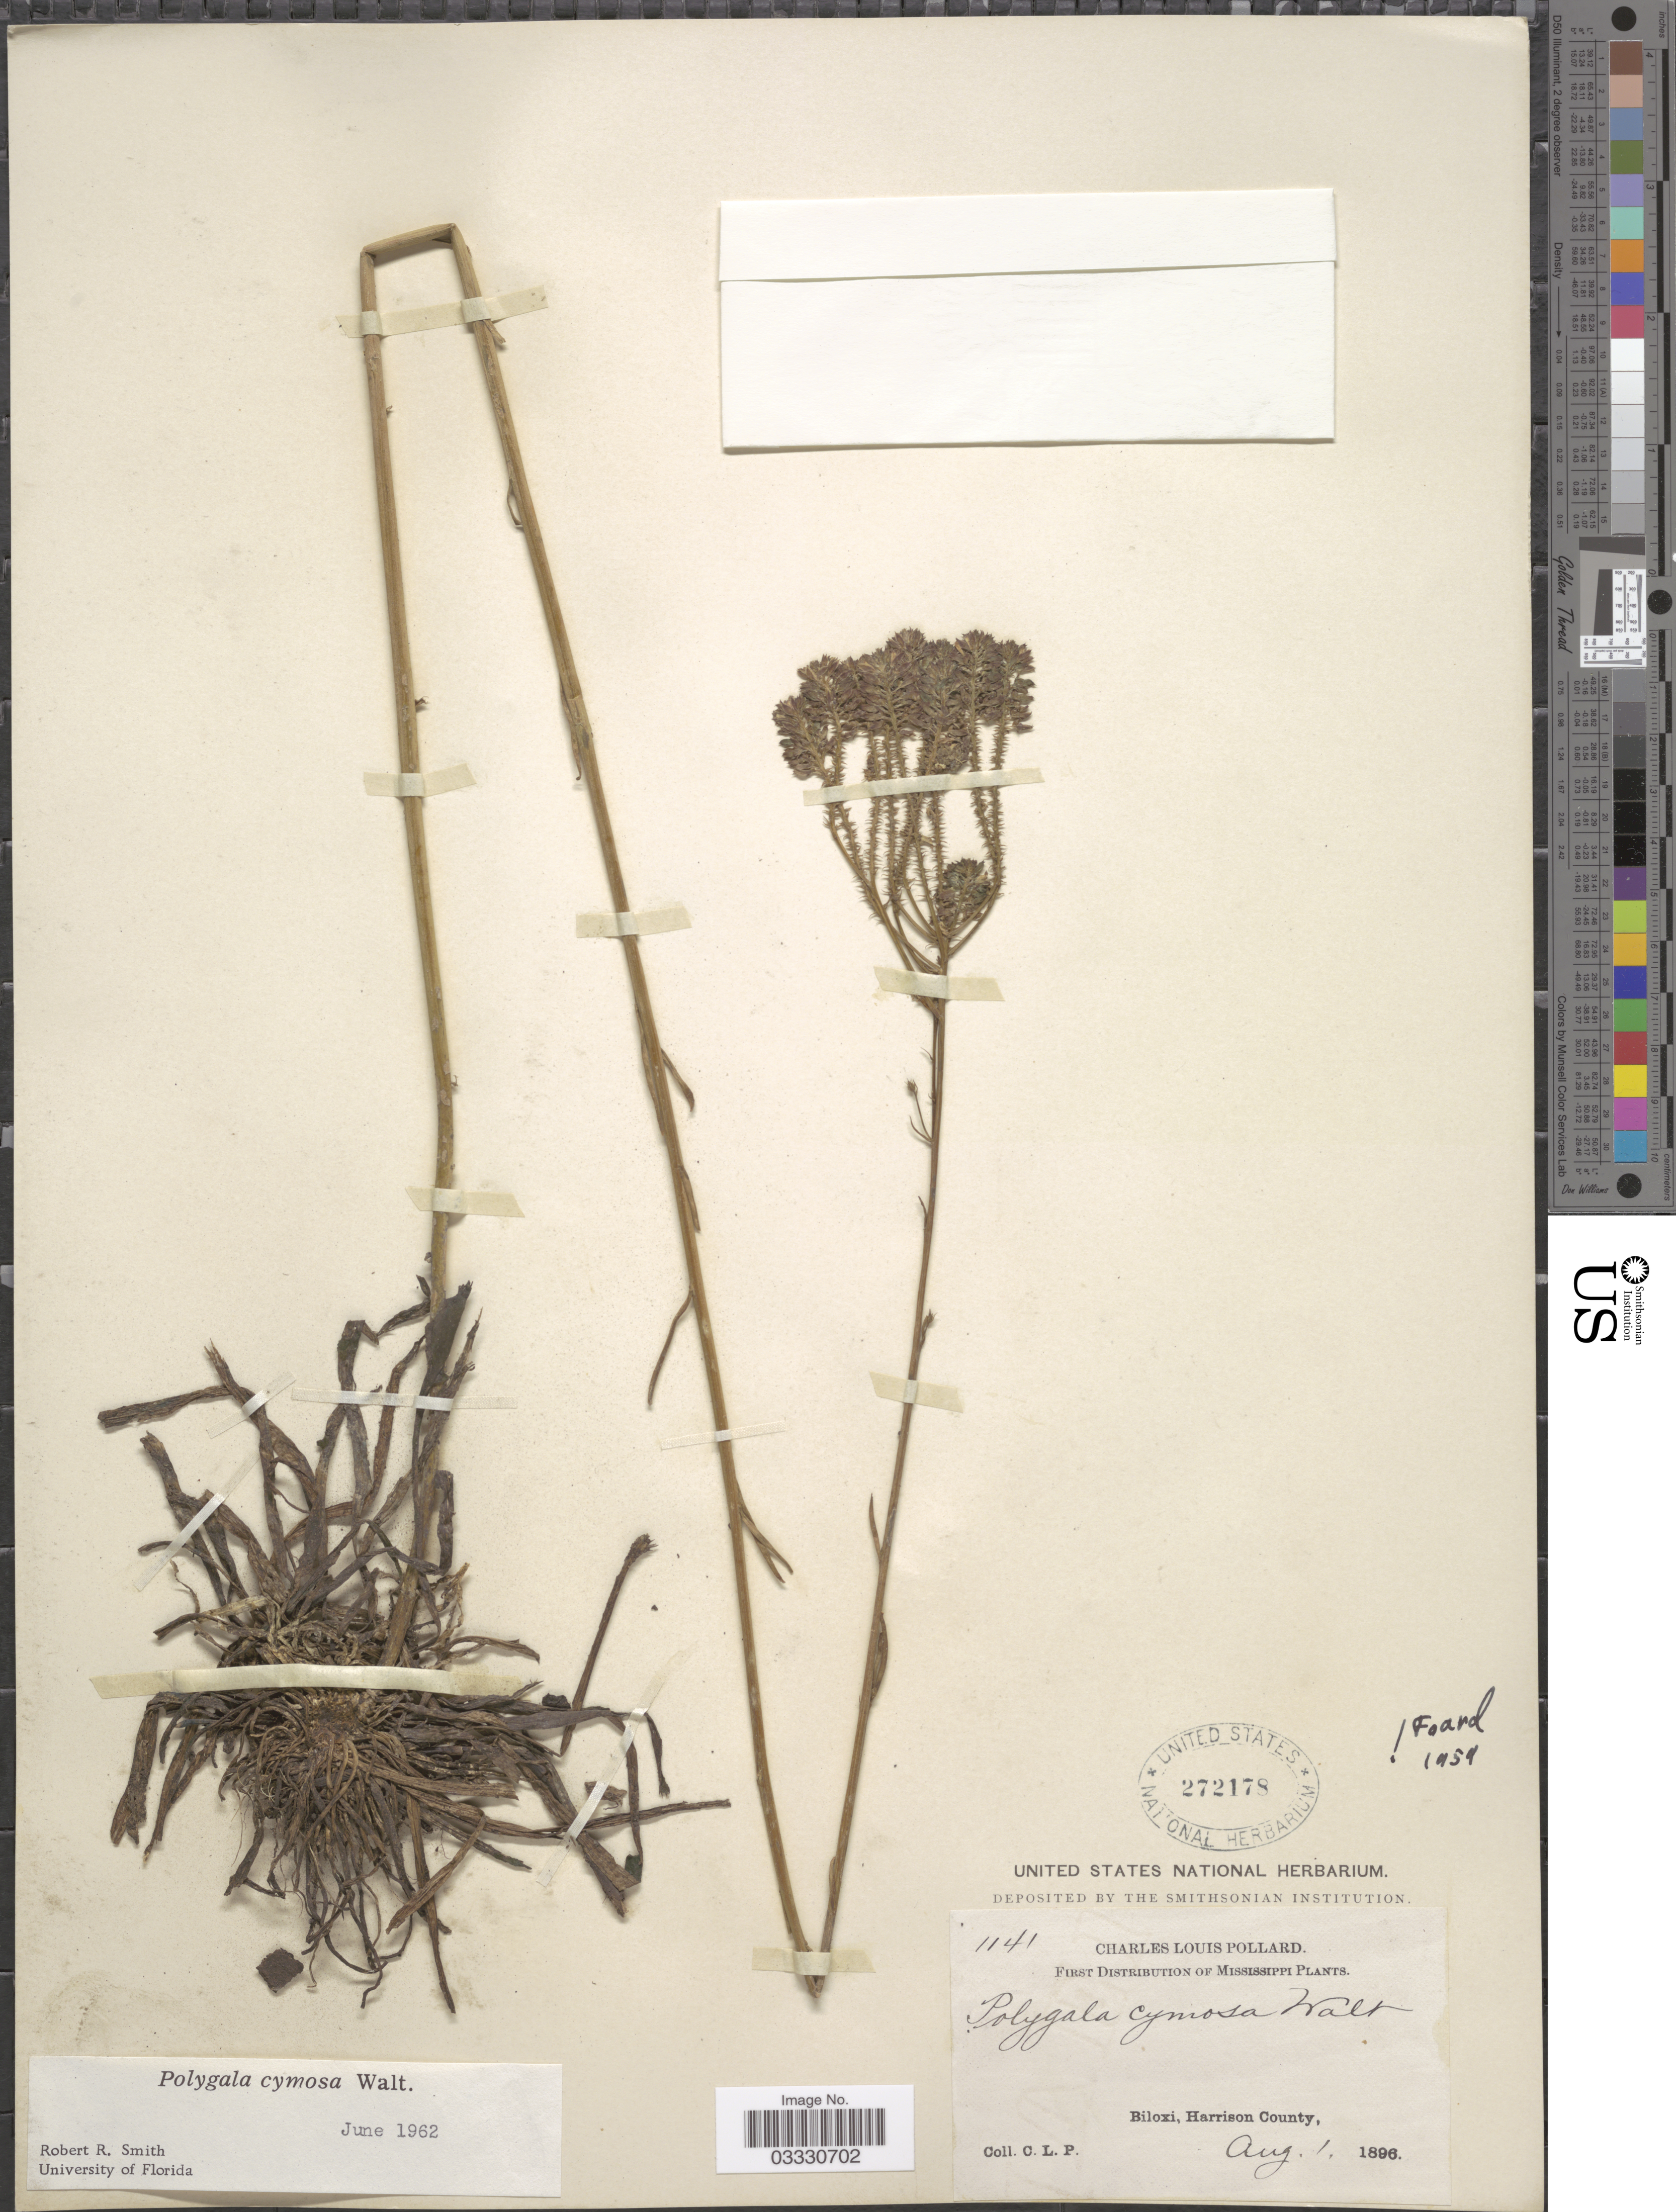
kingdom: Plantae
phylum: Tracheophyta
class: Magnoliopsida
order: Fabales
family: Polygalaceae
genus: Polygala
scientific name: Polygala cymosa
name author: Walter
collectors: C. L. Pollard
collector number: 1141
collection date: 1896-08-01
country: United States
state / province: Mississippi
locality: Biloxi, Harrison County.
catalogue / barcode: US 272178